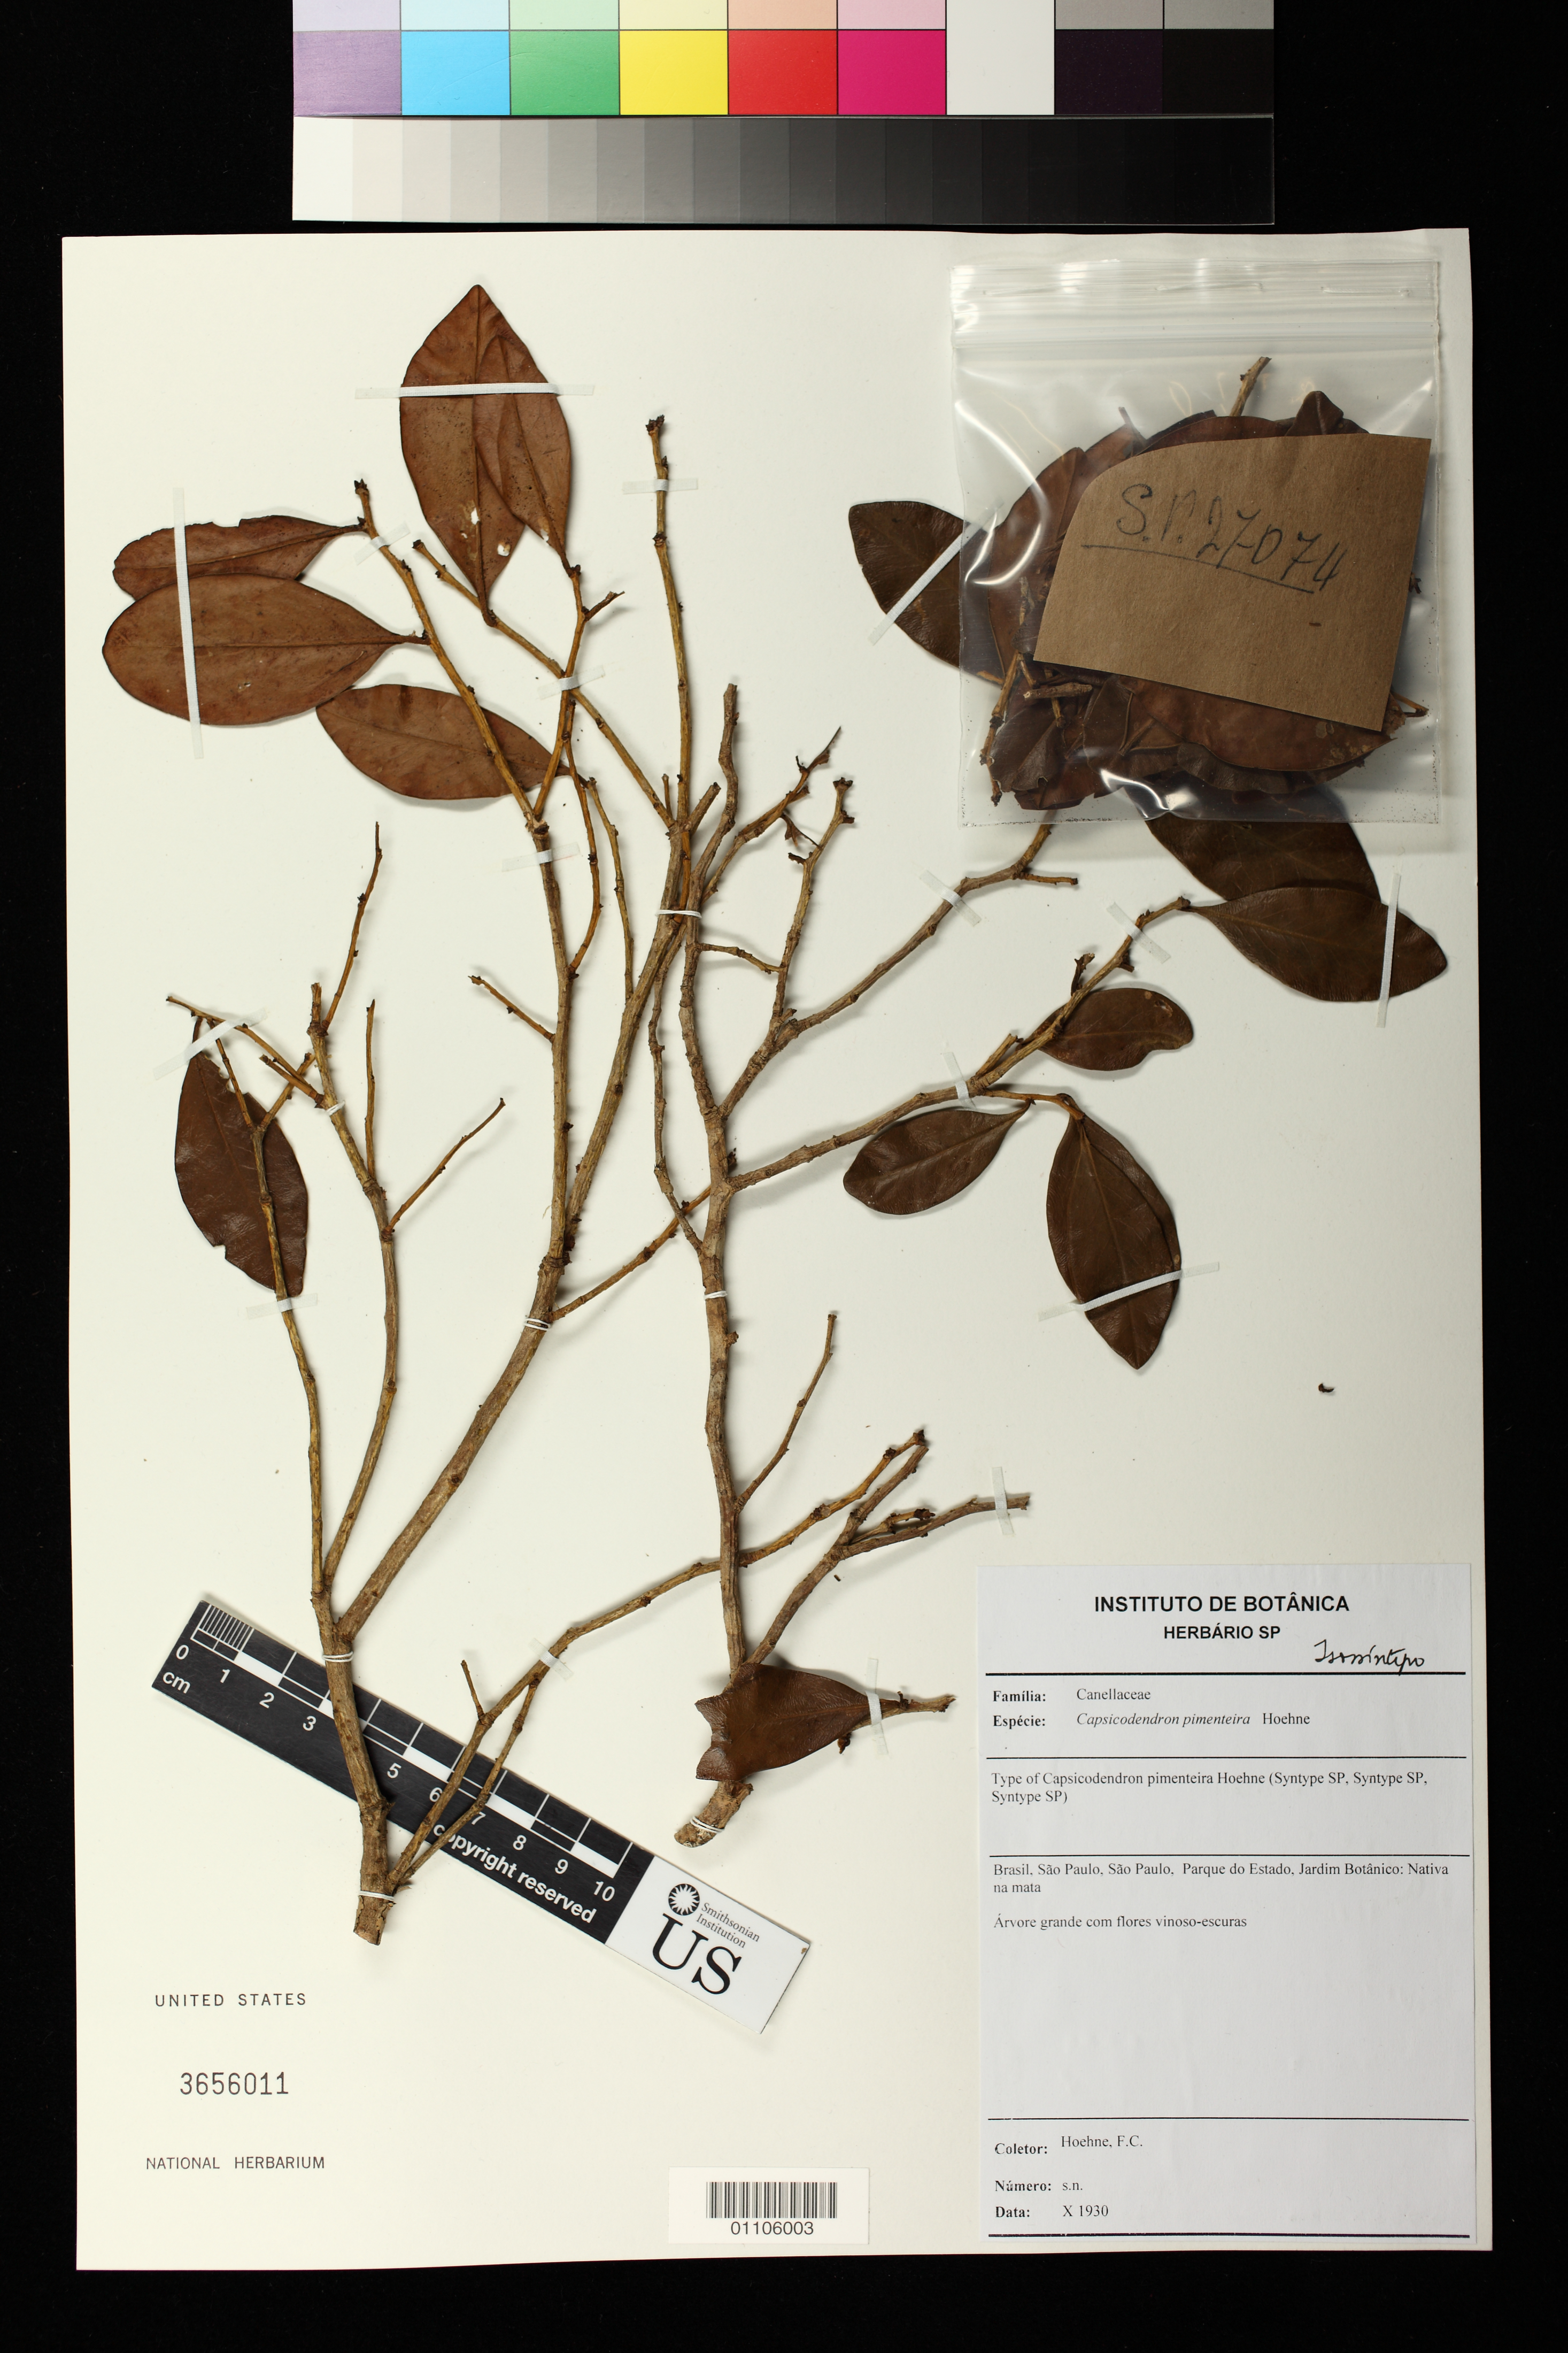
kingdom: Plantae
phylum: Tracheophyta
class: Magnoliopsida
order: Canellales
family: Canellaceae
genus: Capsicodendron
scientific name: Capsicodendron pimenteira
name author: Hoehne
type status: Isosyntype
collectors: F. C. Hoehne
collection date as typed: Oct 1930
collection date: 1930-10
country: Brazil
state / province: São Paulo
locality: Parque do Estado, Jardim Botanico.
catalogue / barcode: US 3656011